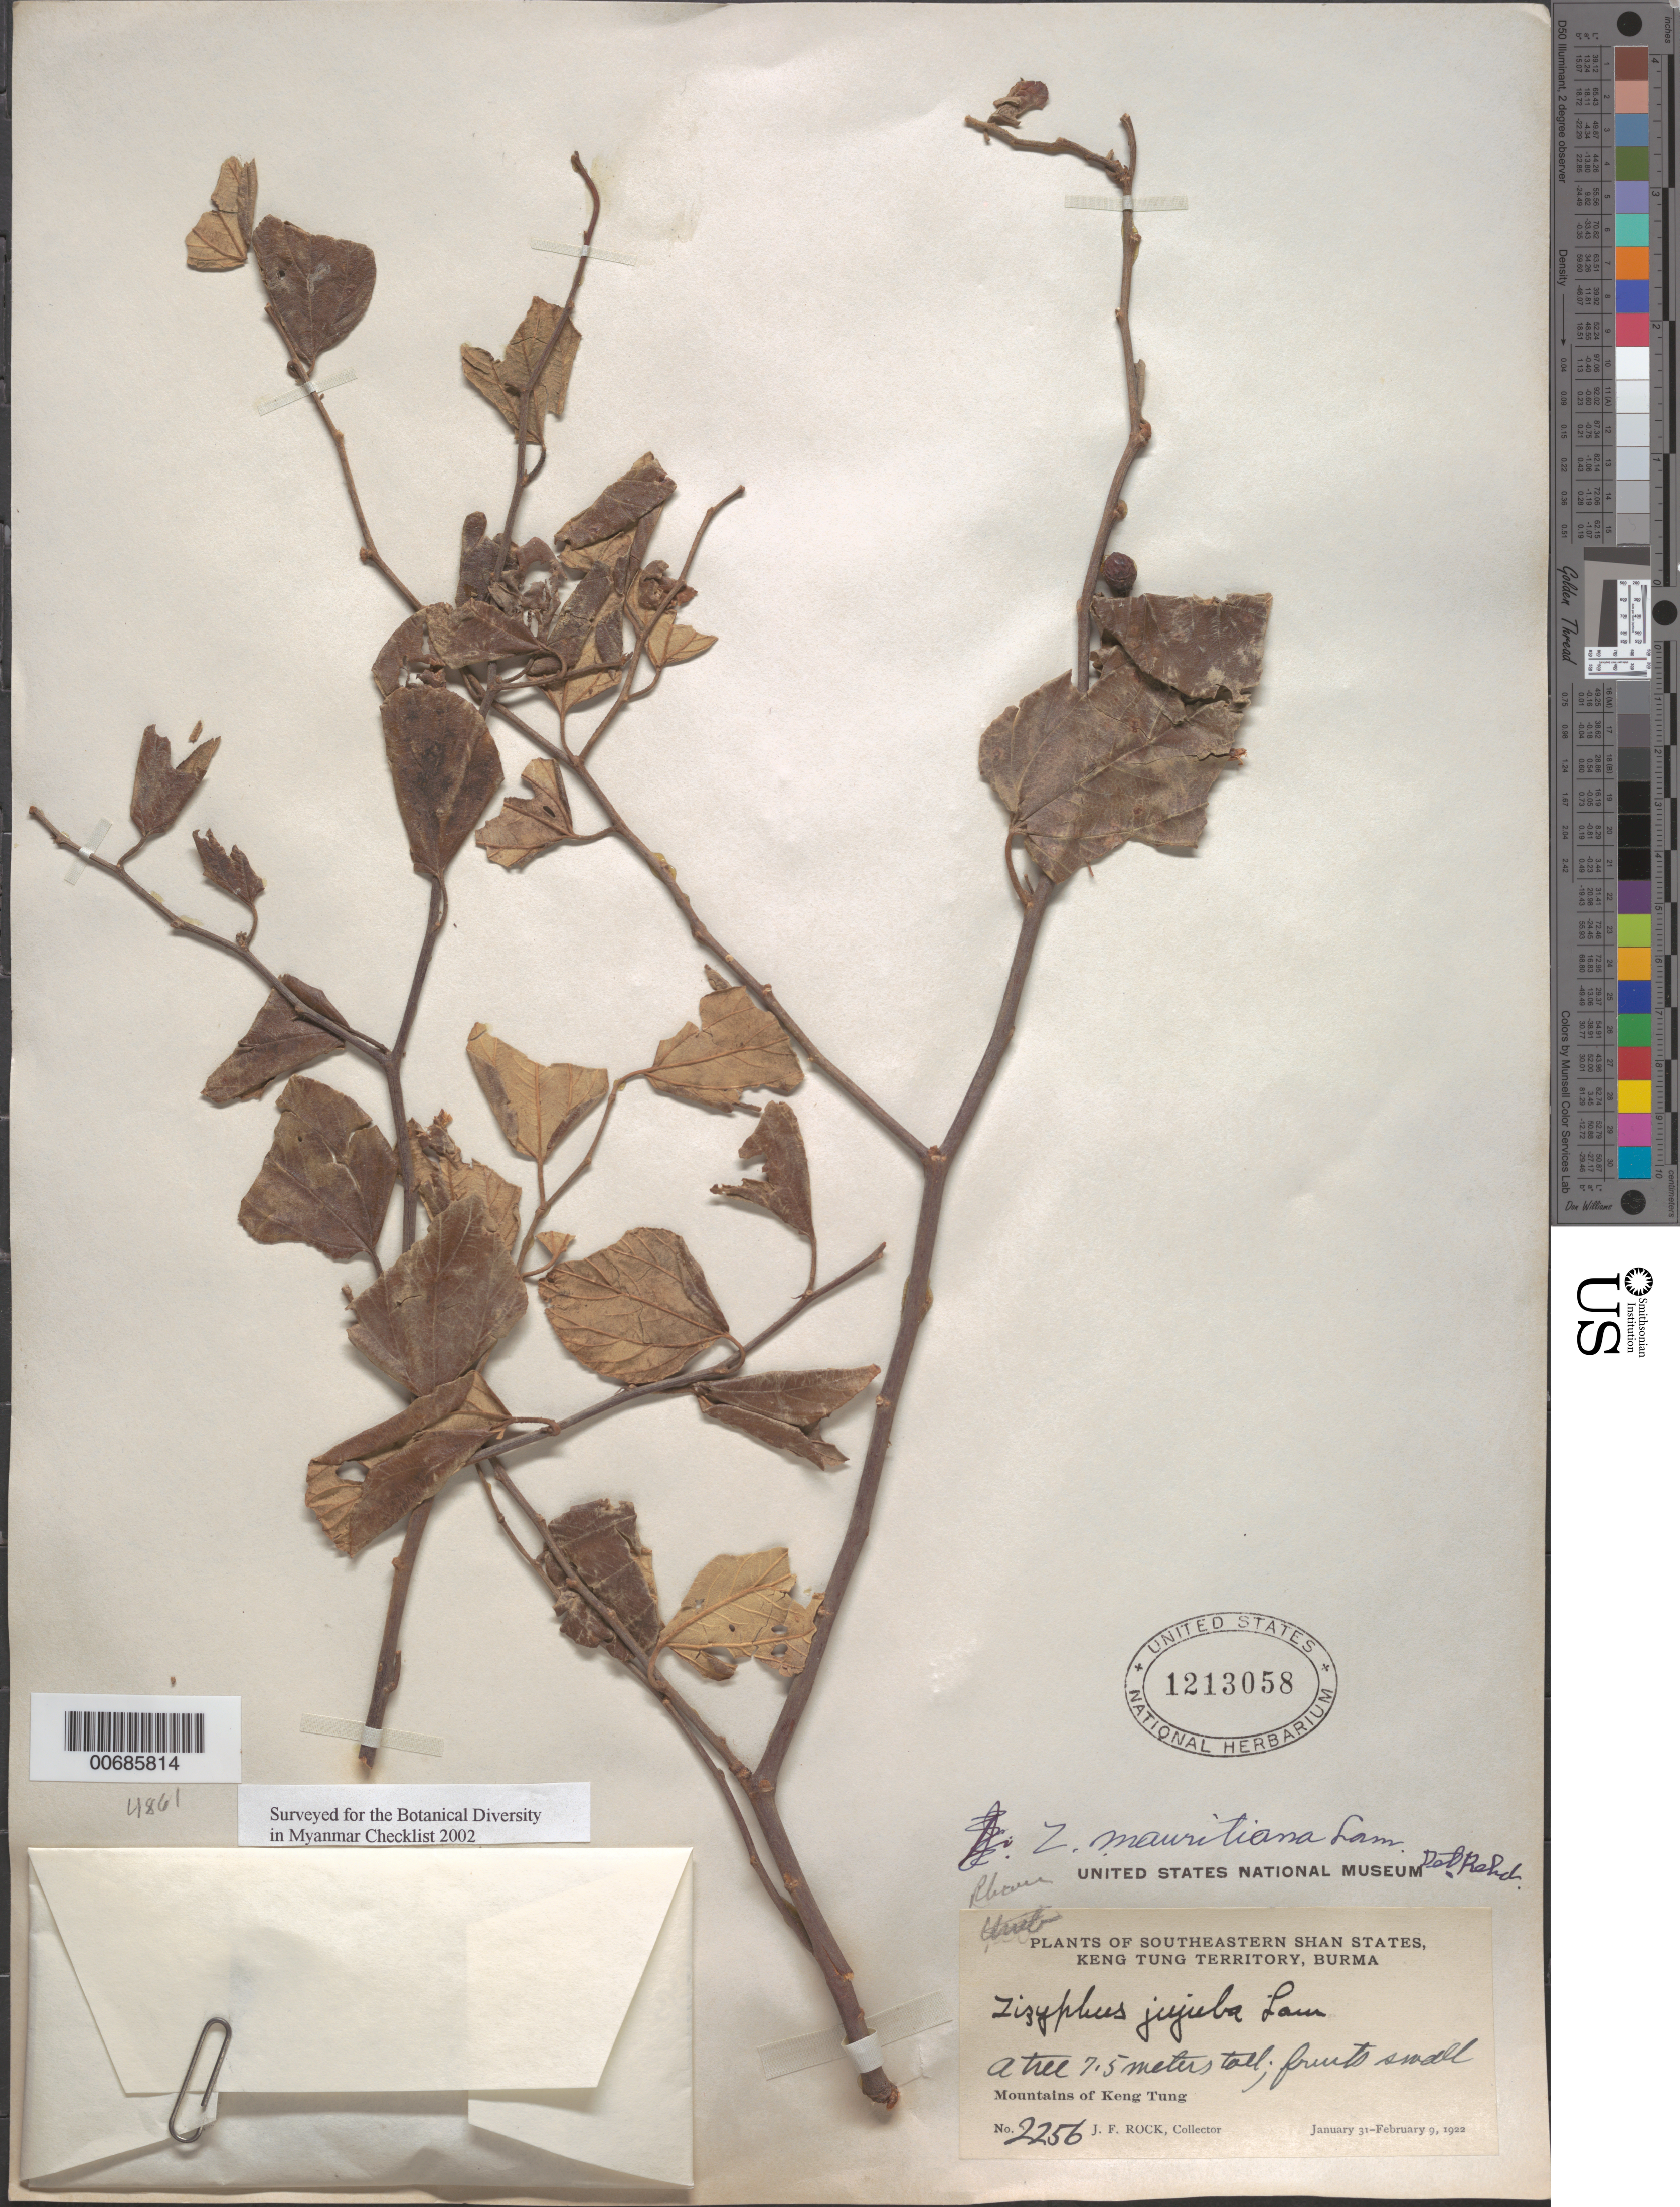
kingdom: Plantae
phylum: Tracheophyta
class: Magnoliopsida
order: Rosales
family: Rhamnaceae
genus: Ziziphus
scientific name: Ziziphus mauritiana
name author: Lam.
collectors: J. F. Rock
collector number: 2256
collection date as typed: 31 Jan 1922 to 09 Feb 1922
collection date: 1922-01-31/1922-02-09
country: Myanmar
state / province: Shan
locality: Southeastern Shan States, Keng Tung Terr., Keng Tung Mts.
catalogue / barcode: US 1213058